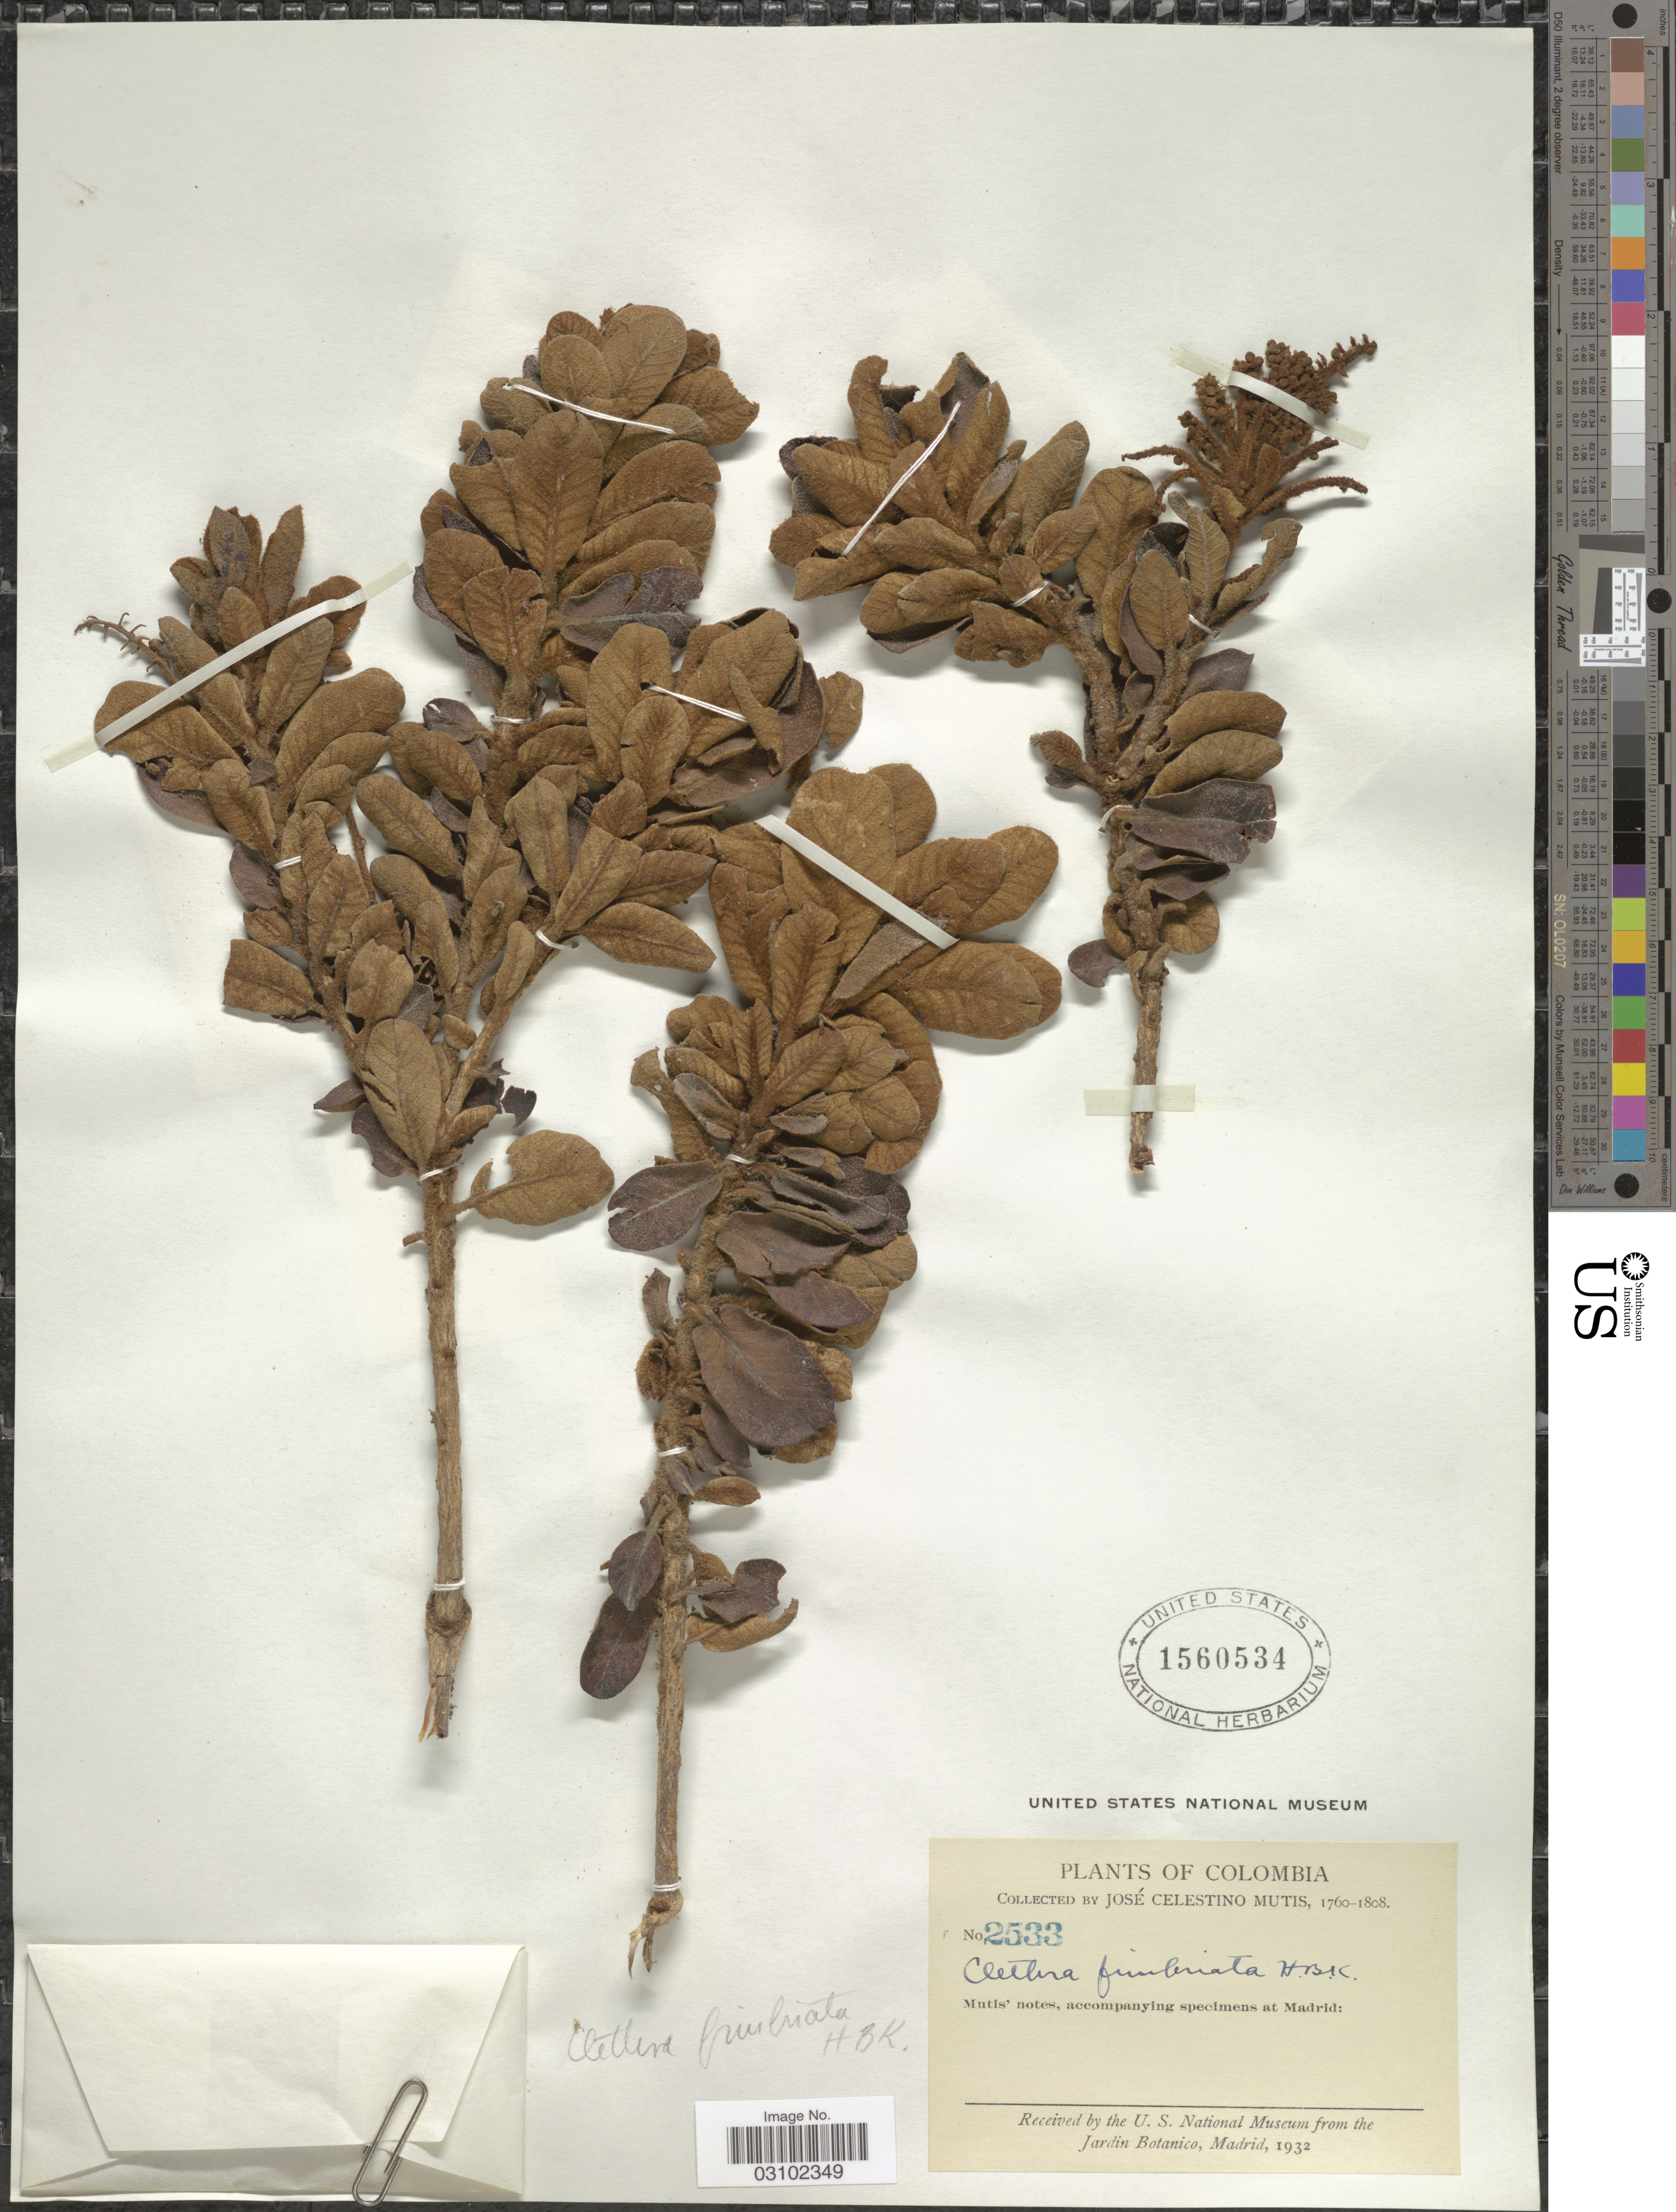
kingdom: Plantae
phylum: Tracheophyta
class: Magnoliopsida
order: Ericales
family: Clethraceae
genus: Clethra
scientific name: Clethra fimbriata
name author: Kunth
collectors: J. C. B. Mutis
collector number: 2533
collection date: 1760/1808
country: Colombia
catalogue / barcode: US 1560534